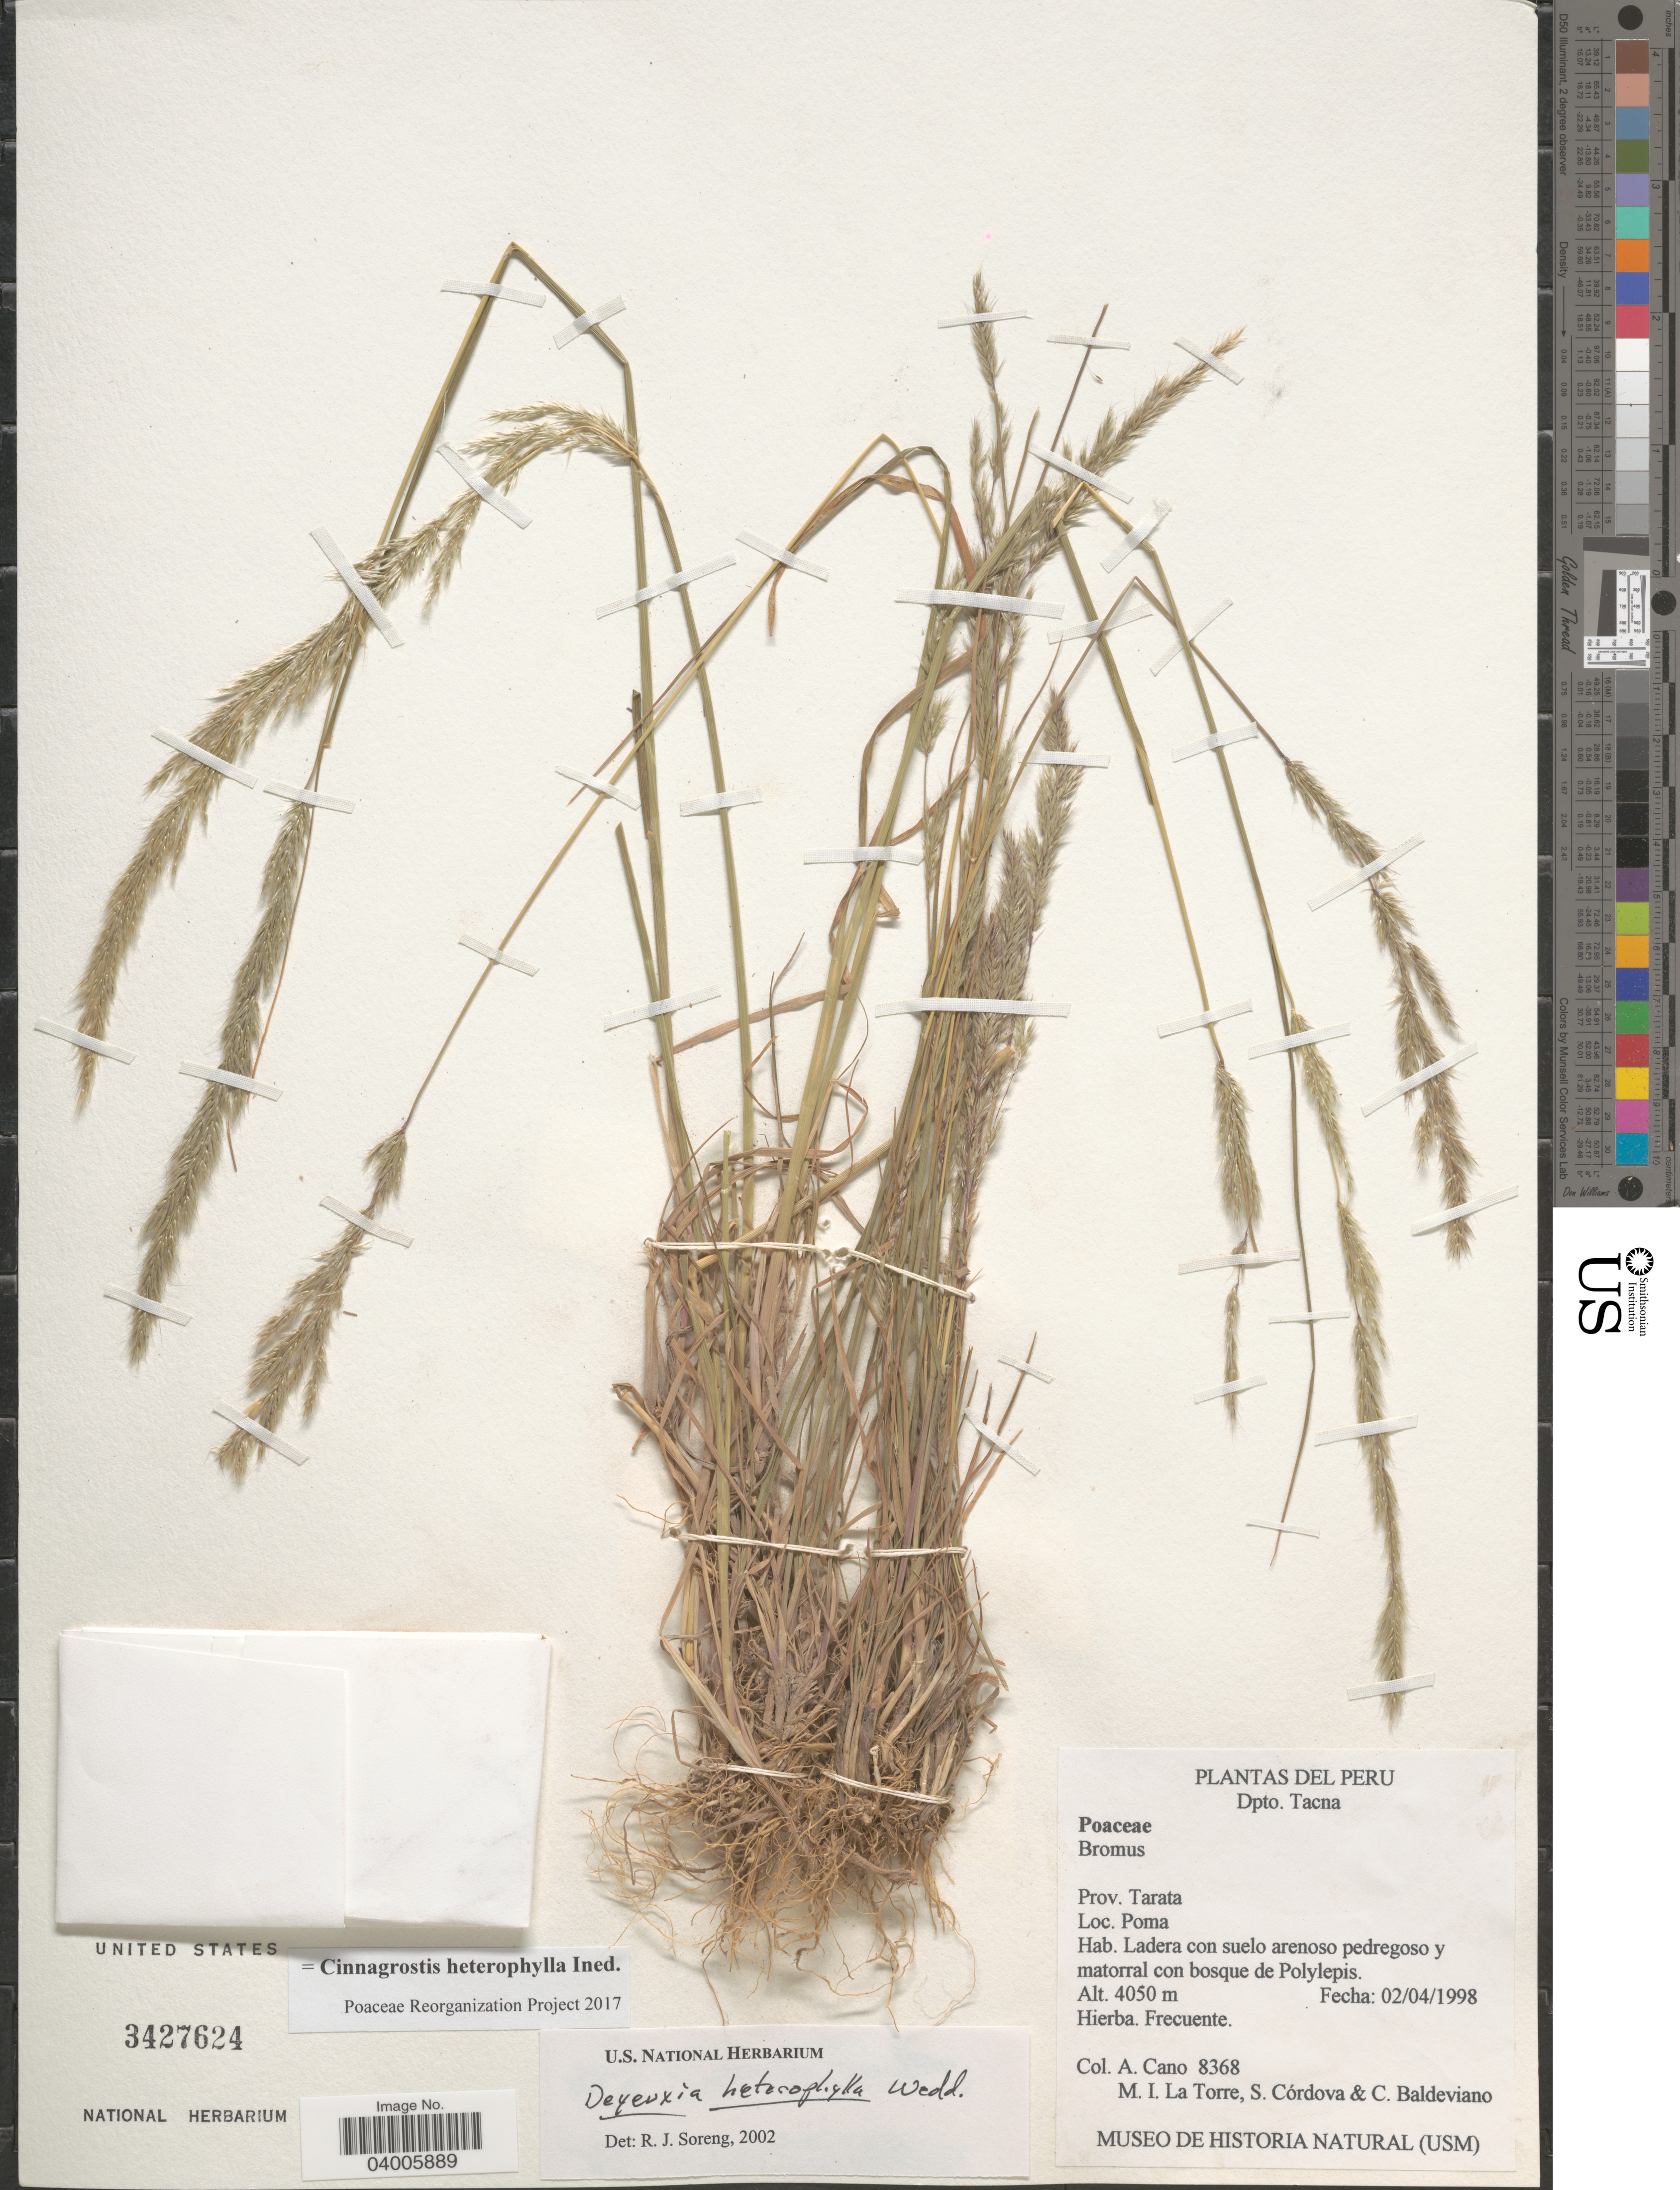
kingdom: Plantae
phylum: Tracheophyta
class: Liliopsida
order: Poales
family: Poaceae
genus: Cinnagrostis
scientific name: Cinnagrostis heterophylla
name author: (Wedd.) P.M. Peterson et al.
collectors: A. Cano, M. La Torre, S. Cordova & C. Baldeviano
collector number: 8368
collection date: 1998-04-02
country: Peru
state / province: Tacna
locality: Dpto. Tacna. Prov. Tarata. Poma.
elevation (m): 4050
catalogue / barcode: US 3427624